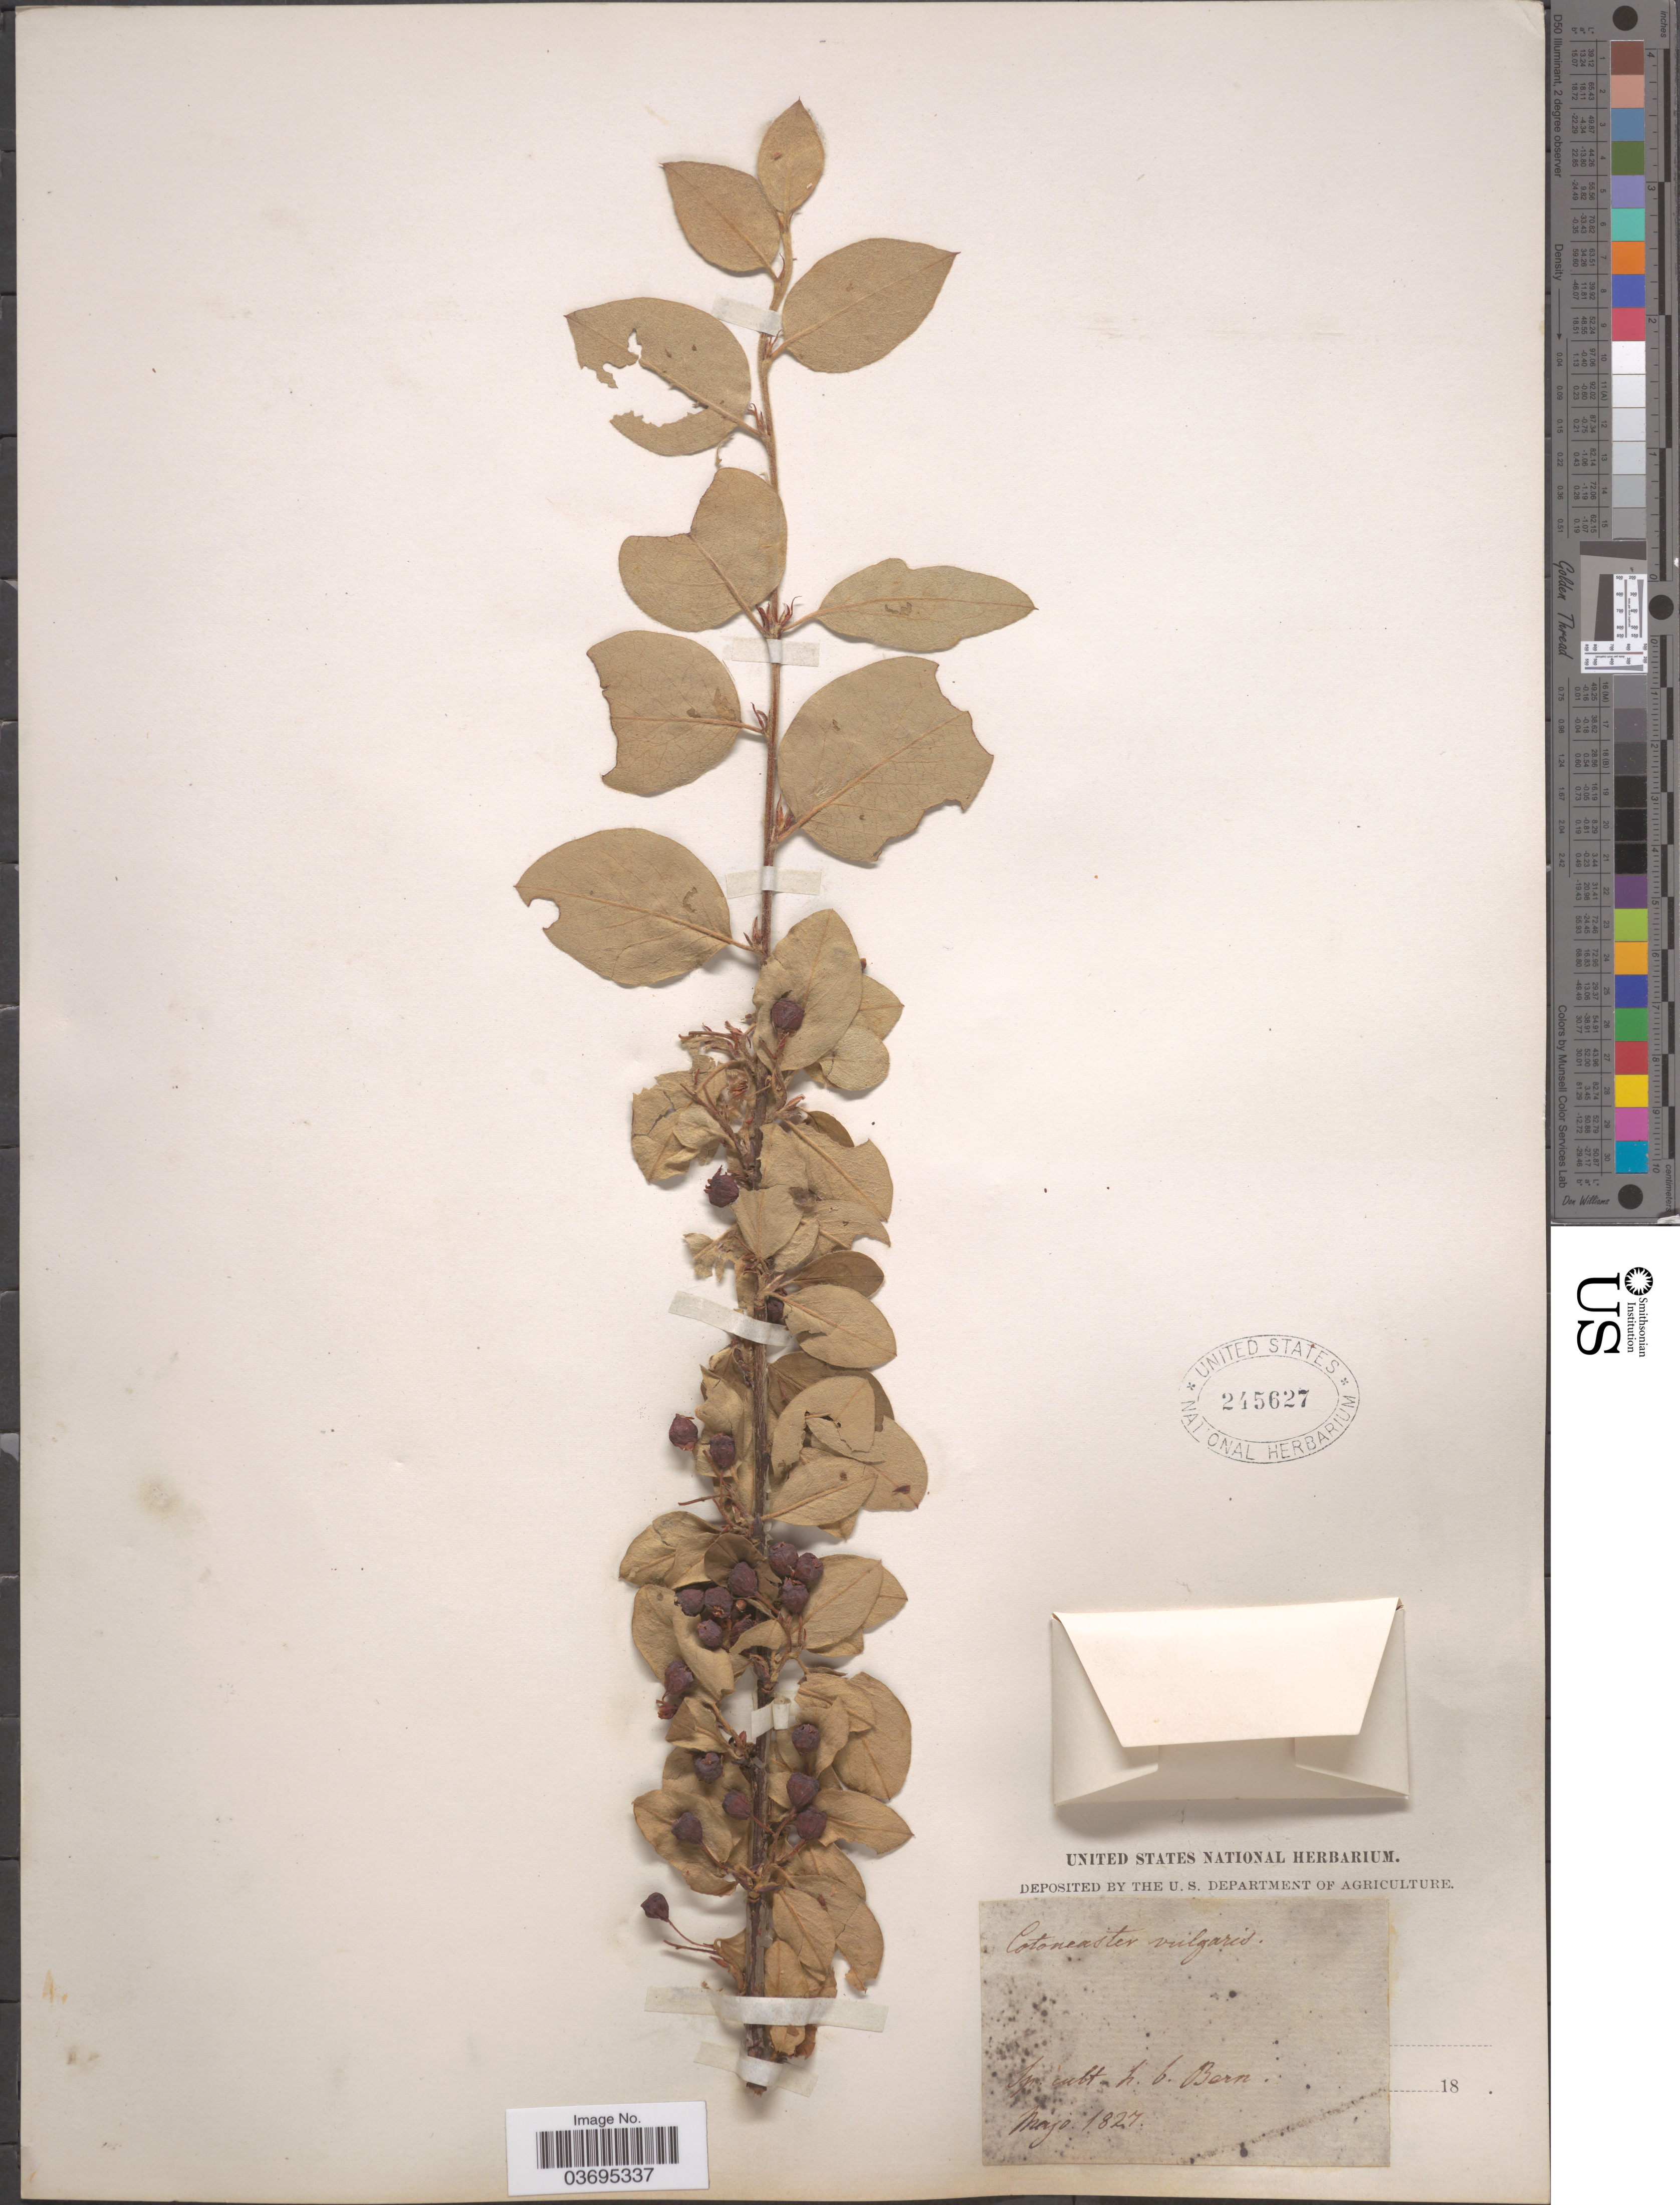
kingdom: Plantae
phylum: Tracheophyta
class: Magnoliopsida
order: Rosales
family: Rosaceae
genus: Cotoneaster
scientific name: Cotoneaster vulgaris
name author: Lindl.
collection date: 1827-05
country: Switzerland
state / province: Bern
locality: In cult. h.b Bern.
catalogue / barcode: US 245627